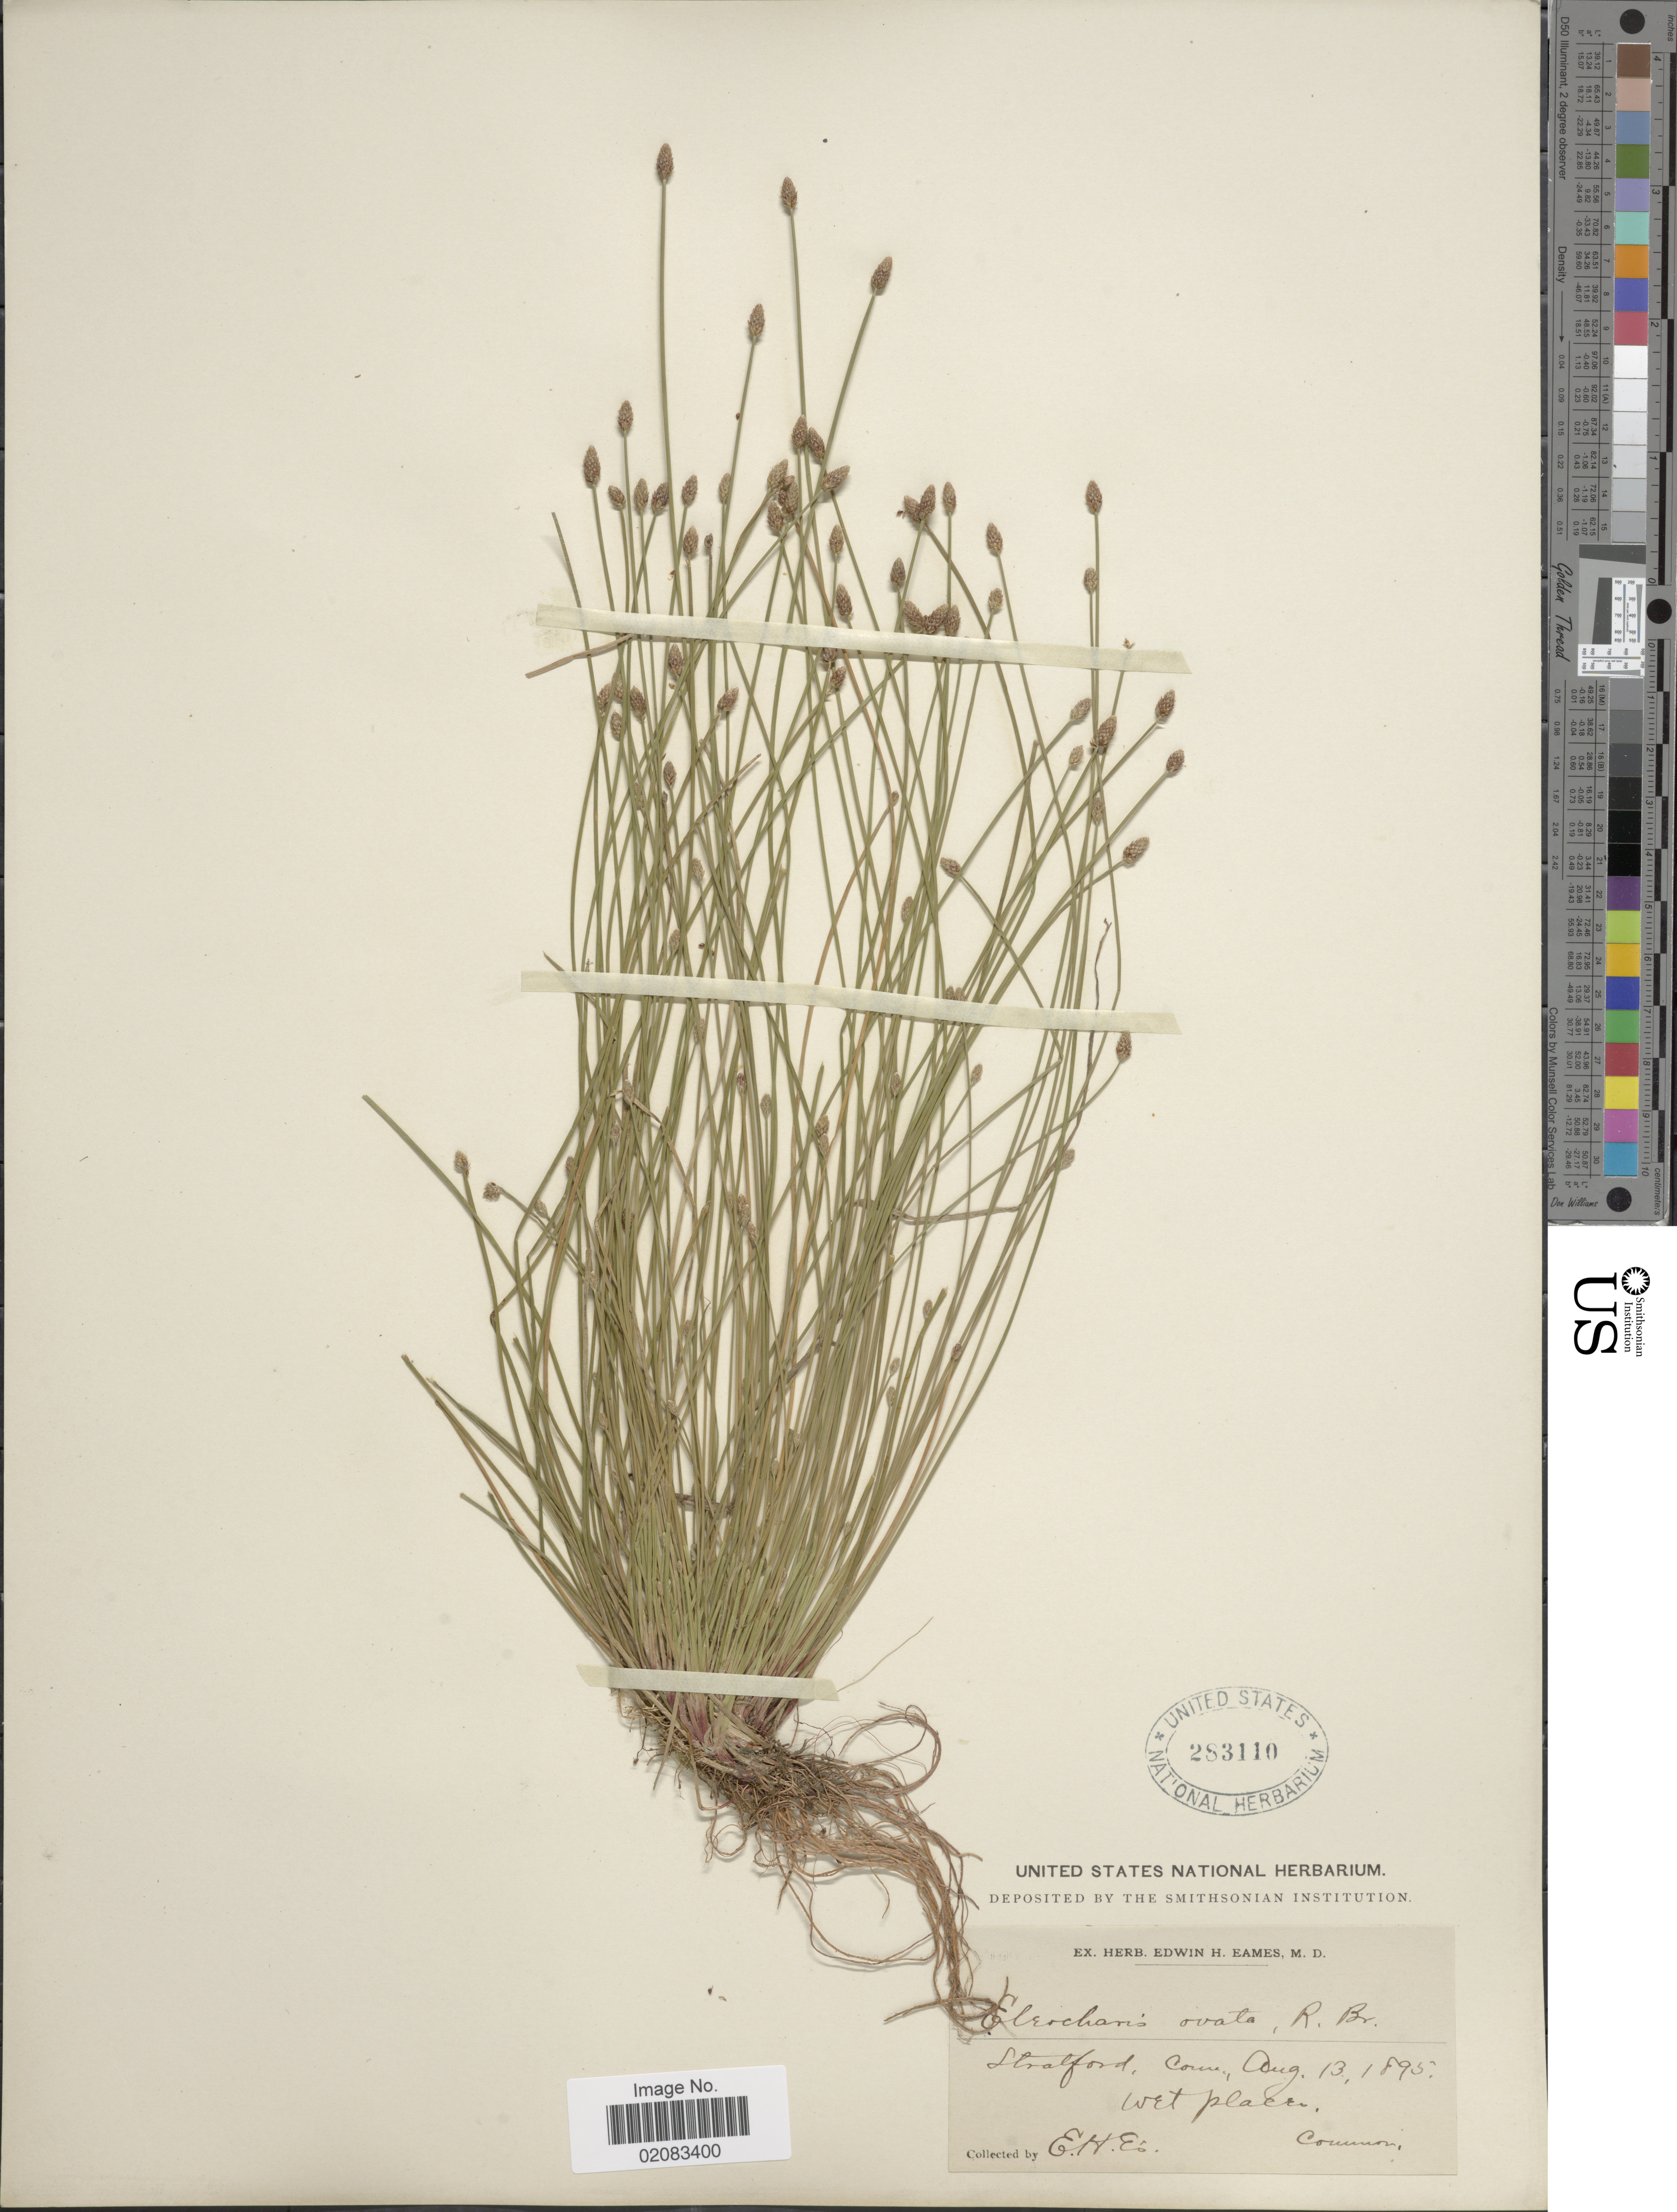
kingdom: Plantae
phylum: Tracheophyta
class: Liliopsida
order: Poales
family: Cyperaceae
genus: Eleocharis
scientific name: Eleocharis obtusa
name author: (Willd.) Schult.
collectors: E. H. Eames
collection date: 1895-08-13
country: United States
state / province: Connecticut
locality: Stratford, Wet places, Common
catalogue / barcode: US 283110